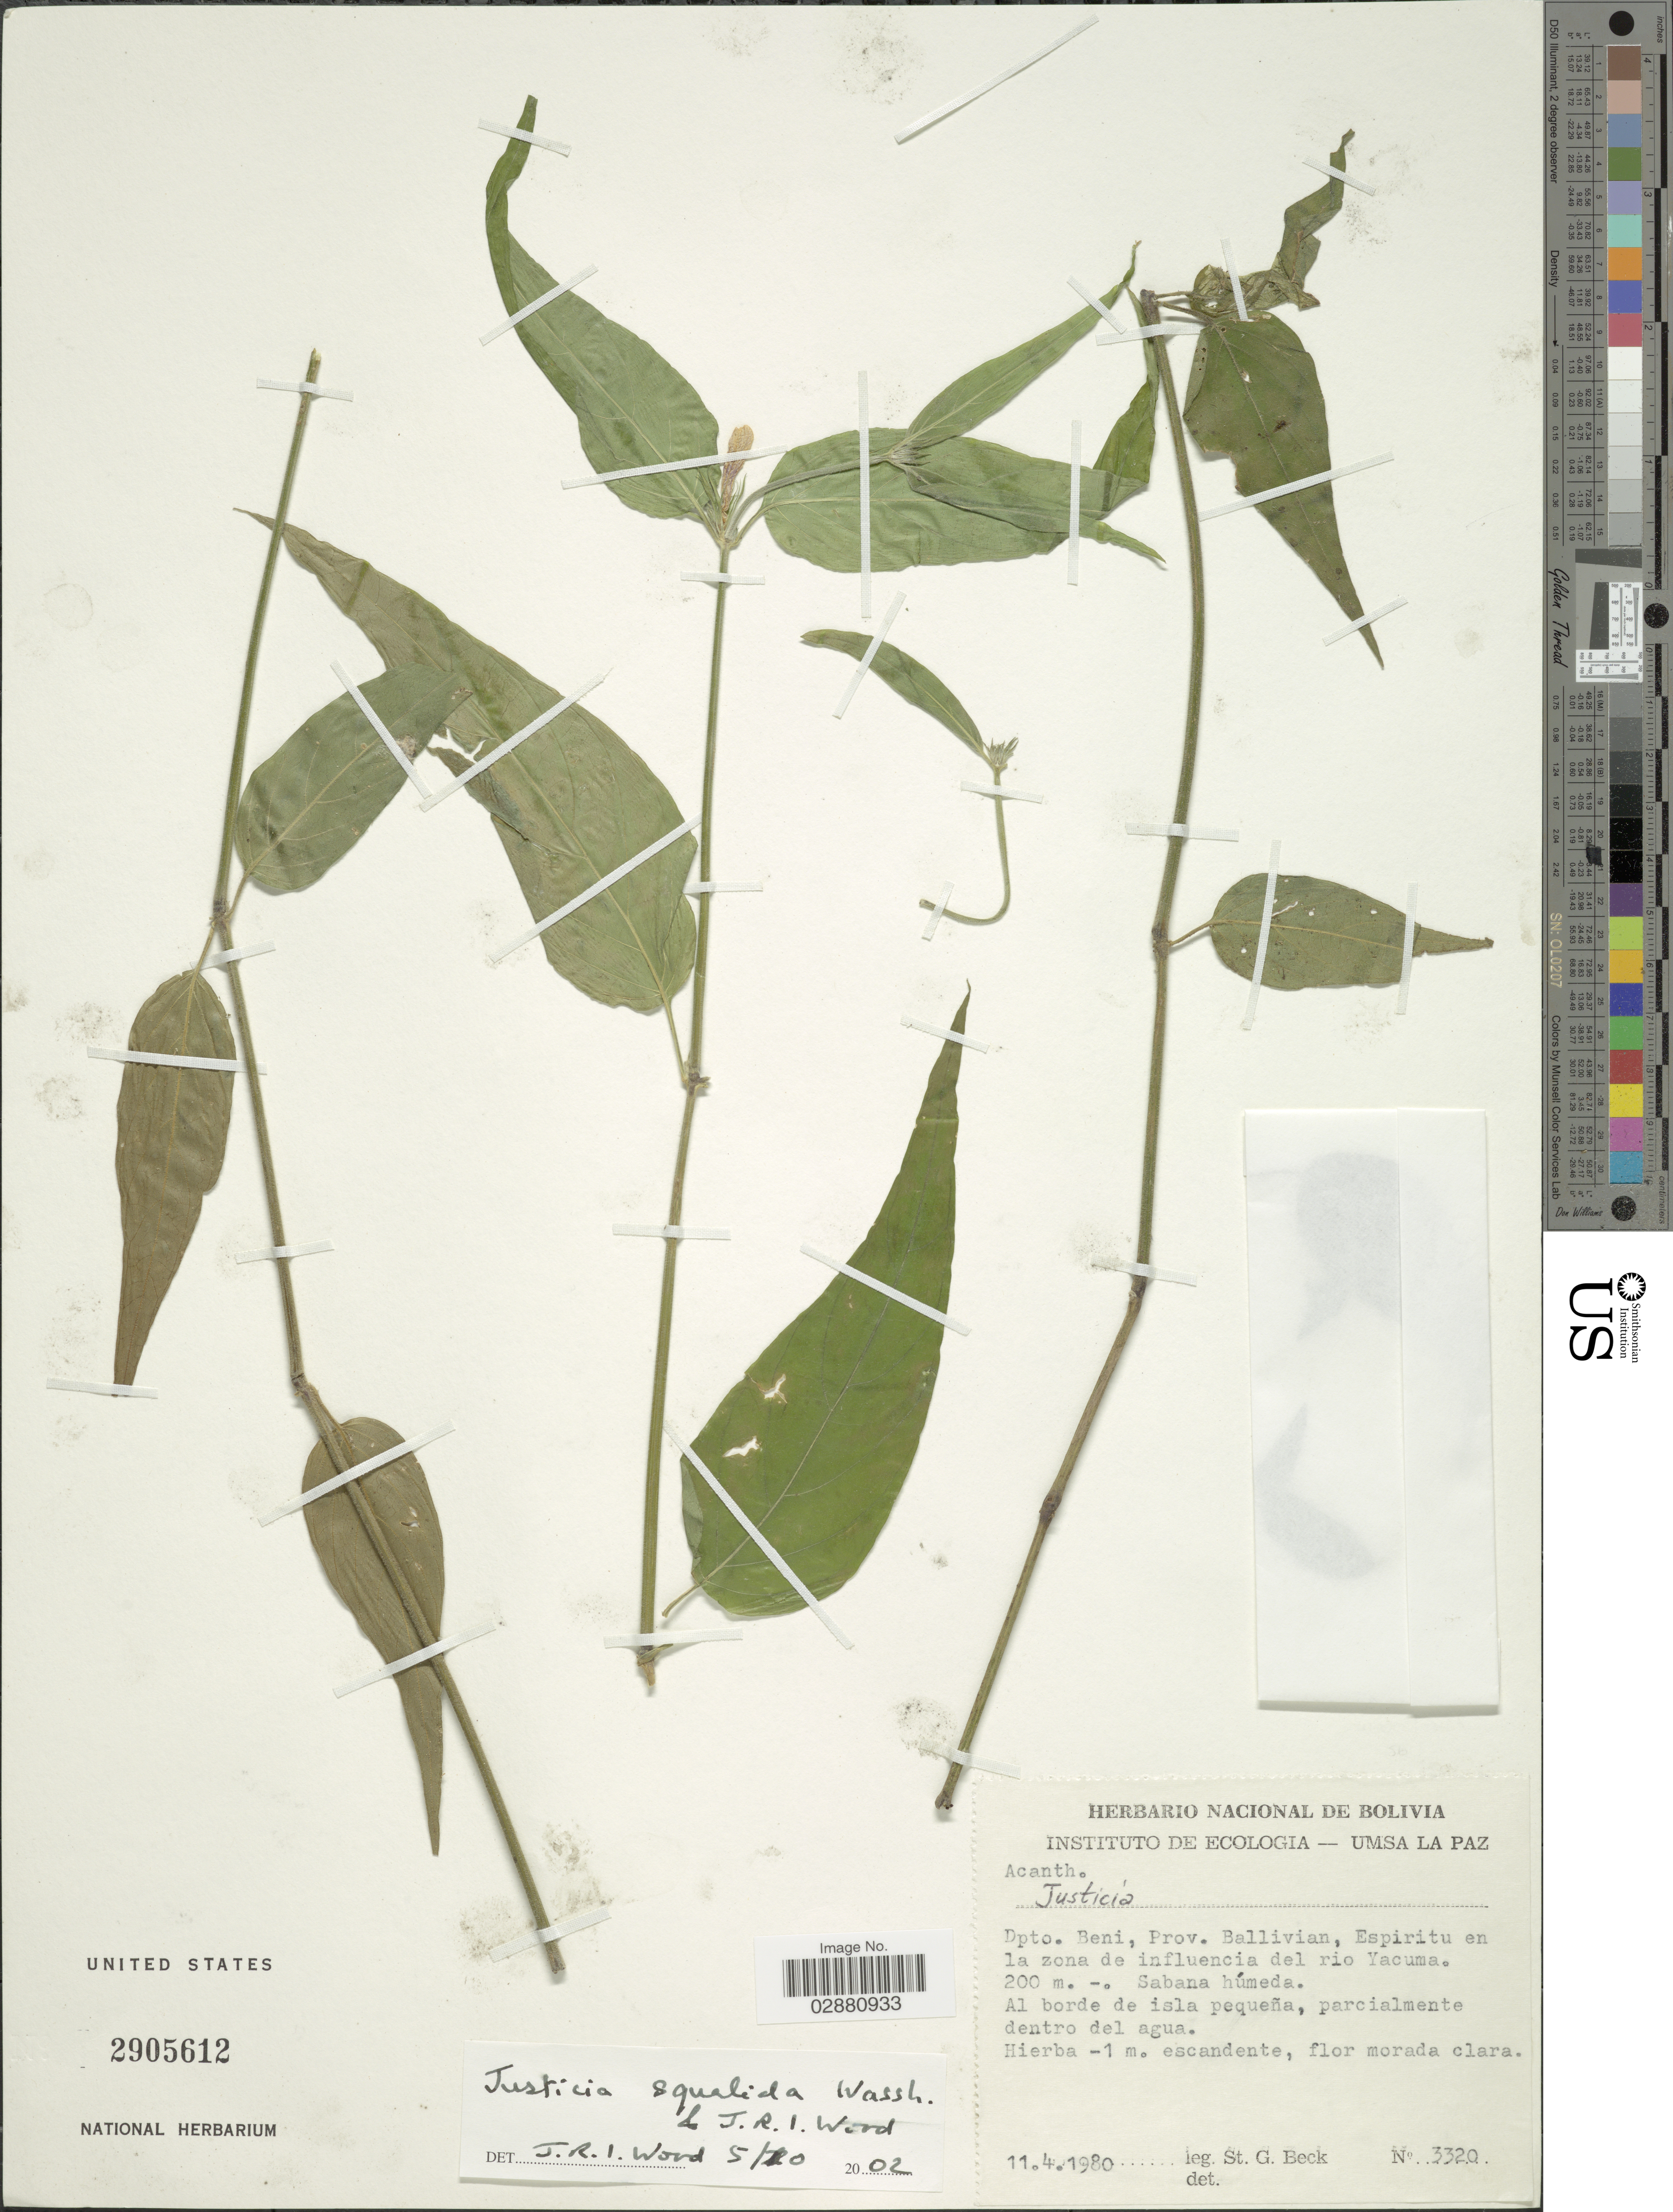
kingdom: Plantae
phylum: Tracheophyta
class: Magnoliopsida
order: Lamiales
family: Acanthaceae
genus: Justicia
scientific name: Justicia squalida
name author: Wassh. & J.R.I. Wood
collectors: S. Beck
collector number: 3320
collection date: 1980-04-11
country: Bolivia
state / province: Beni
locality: Dpto. Beni, Prov. Ballivian, Espiritu en la zona de influencia del rio Yacuma.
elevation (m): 200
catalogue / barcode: US 2905612